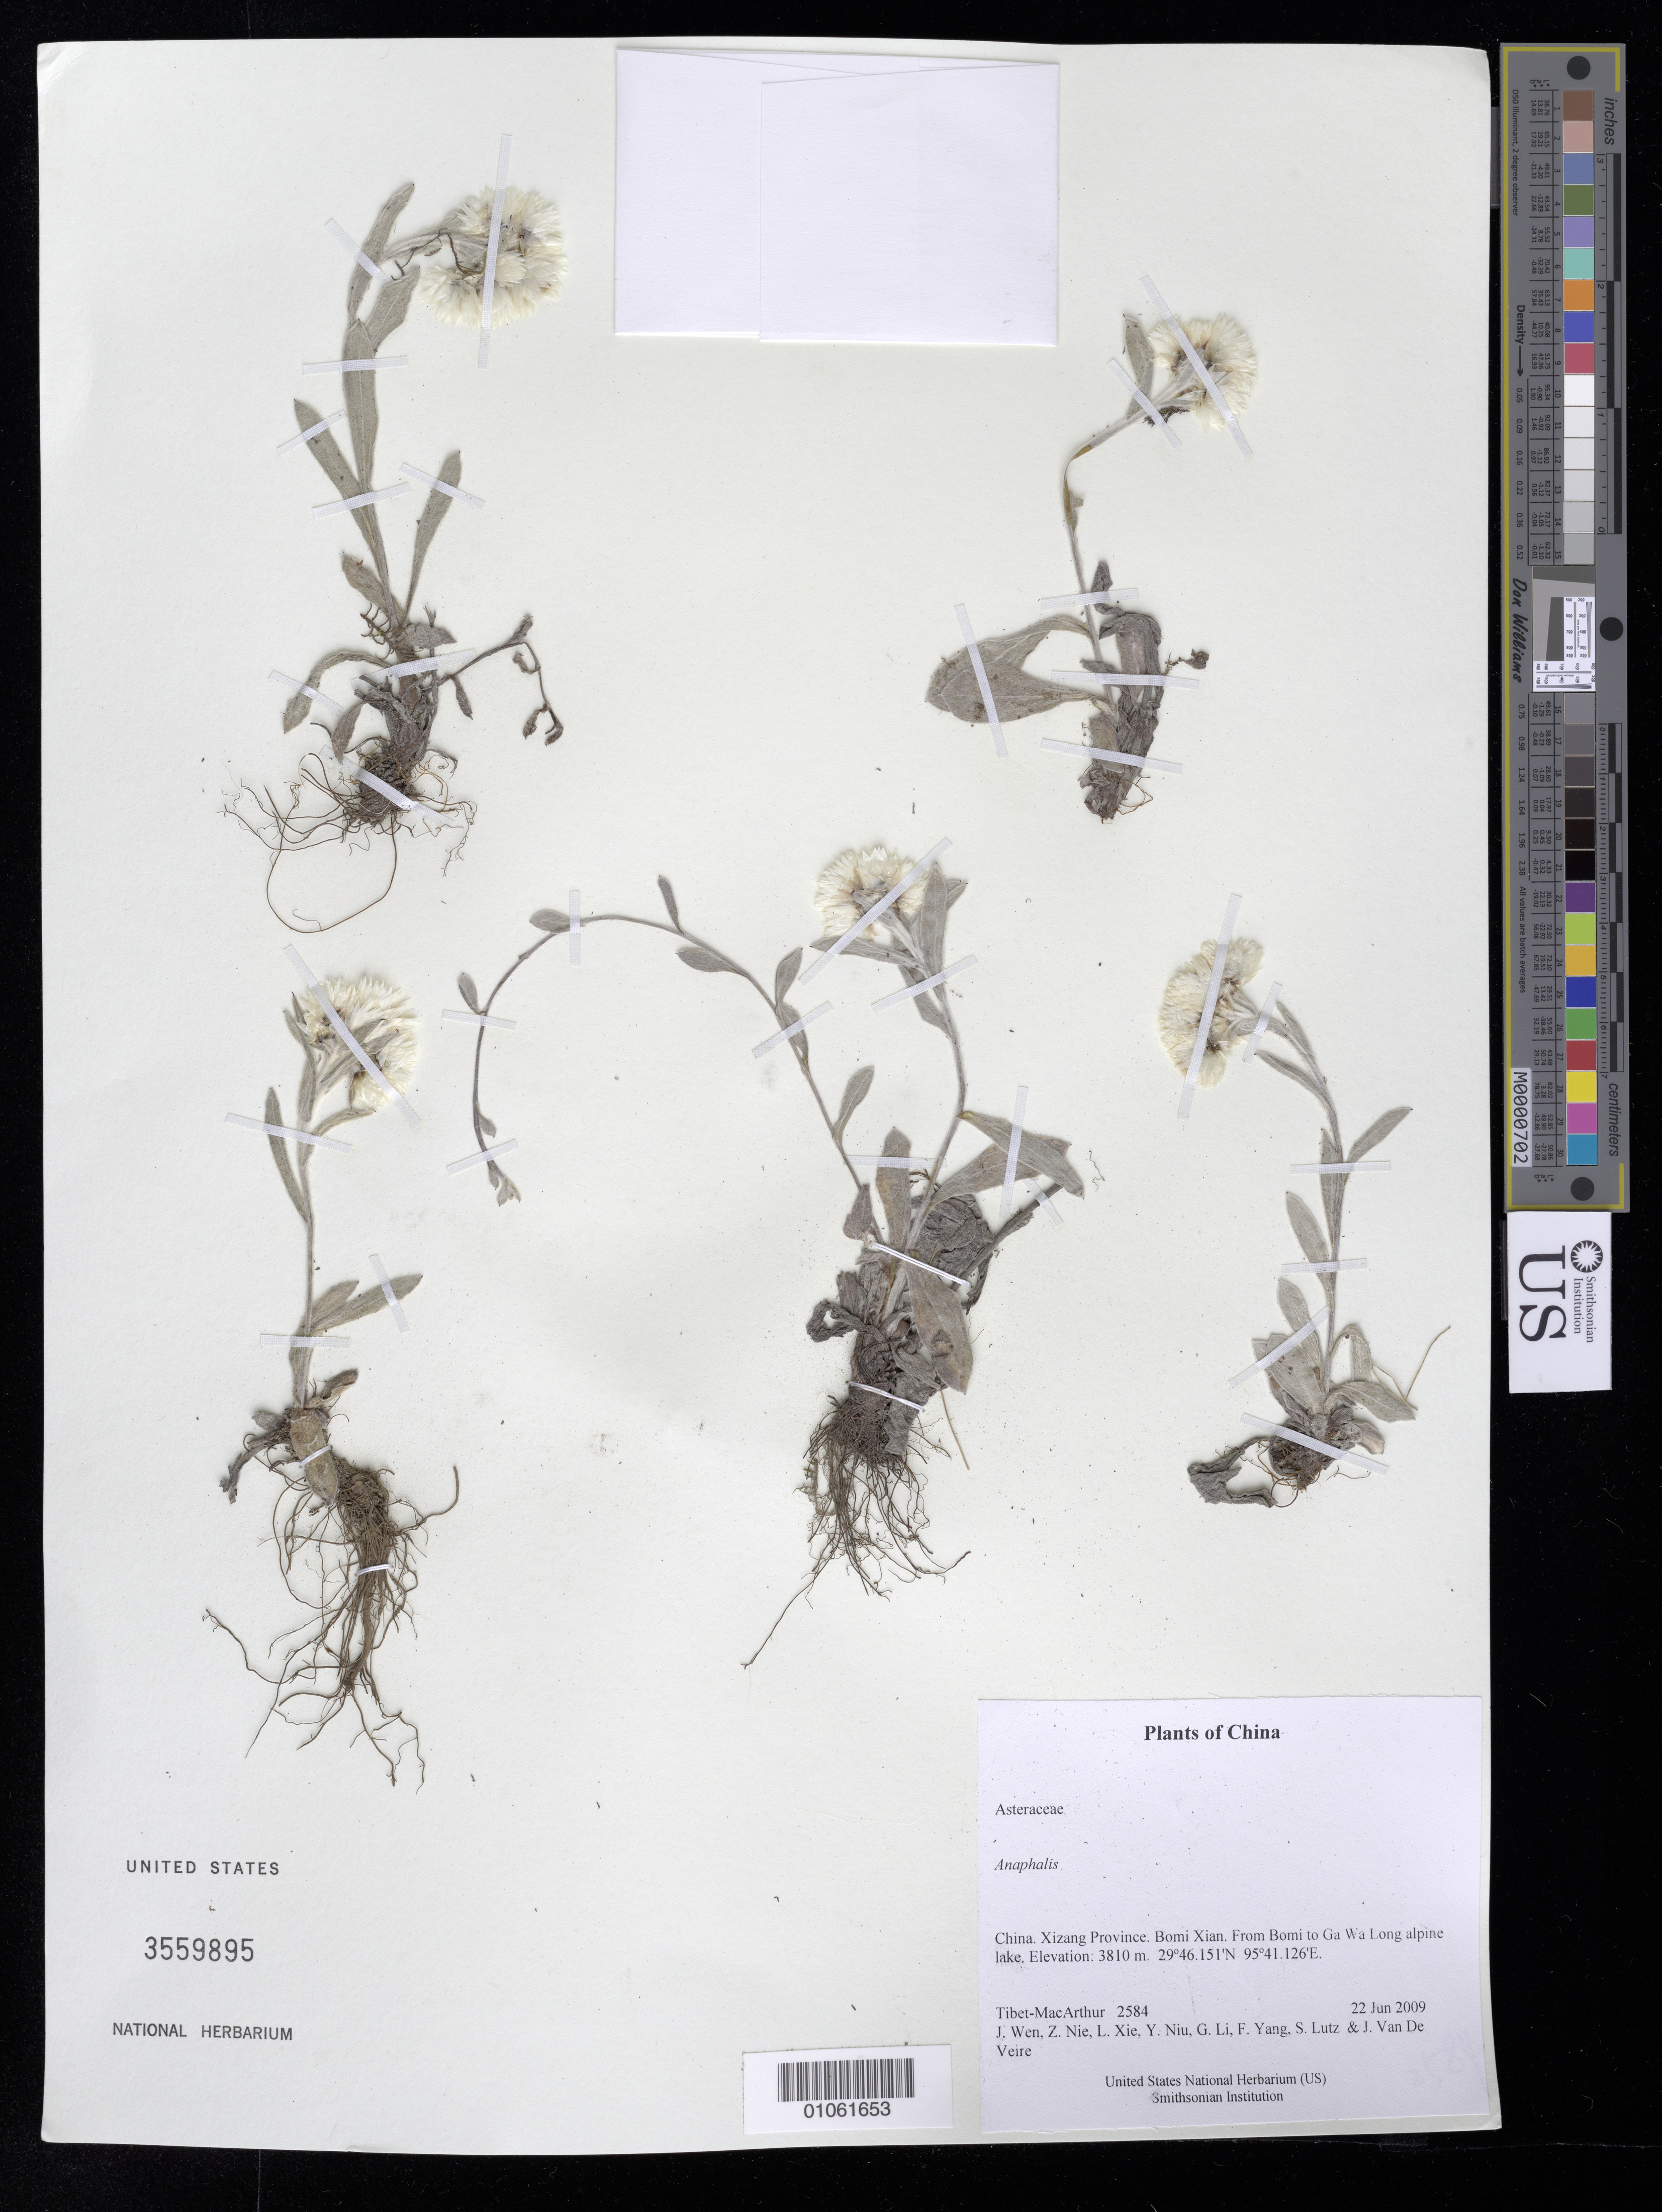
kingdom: Plantae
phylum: Tracheophyta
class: Magnoliopsida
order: Asterales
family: Asteraceae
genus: Anaphalis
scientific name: Anaphalis sp.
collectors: Tibet-MacArthur, J. Wen, Z. Nie, L. Xie, Y. Niu, G. Li, F. Yang, S. Lutz & J. Van De Veire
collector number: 2584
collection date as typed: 22 Jun 2009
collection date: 2009-06-22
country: China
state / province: Xizang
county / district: Bomi Xian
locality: From Bomi to Ga Wa Long alpine lake.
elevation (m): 3810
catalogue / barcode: US 3559895